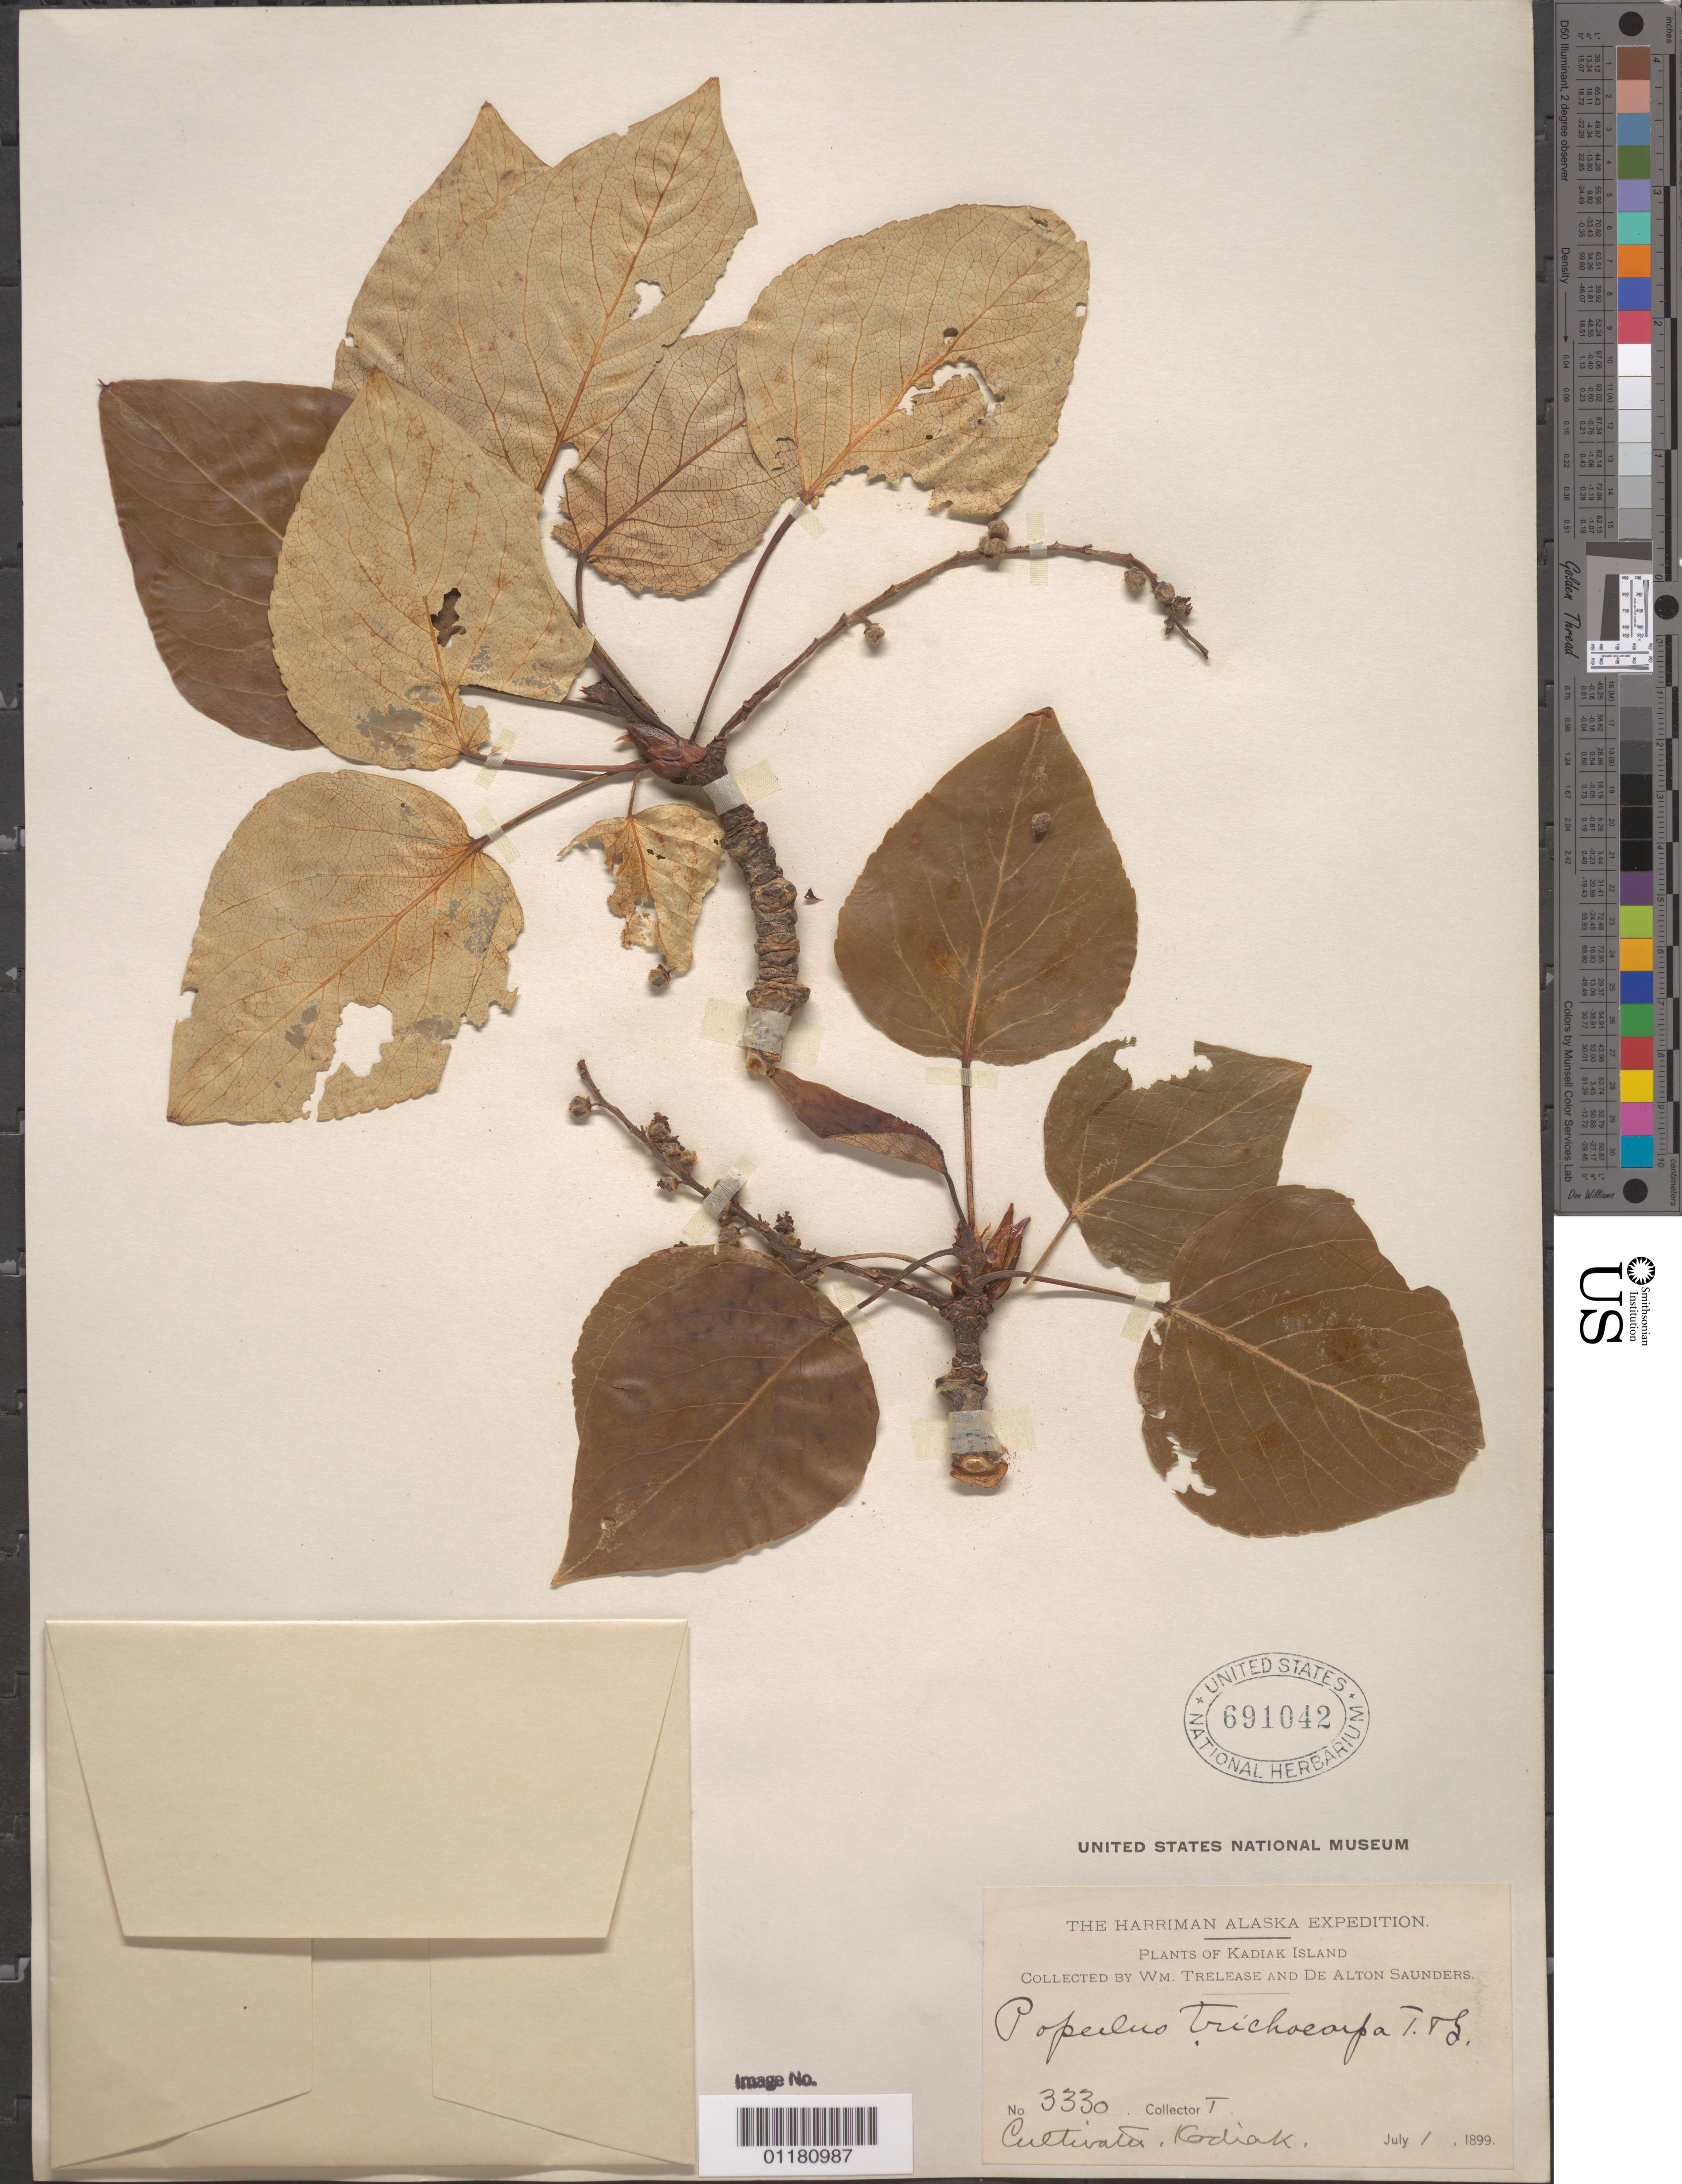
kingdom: Plantae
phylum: Tracheophyta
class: Magnoliopsida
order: Malpighiales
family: Salicaceae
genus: Populus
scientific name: Populus trichocarpa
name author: Torr. & A. Gray ex W. Hook.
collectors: W. Trelease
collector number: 3330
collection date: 1899-07-01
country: United States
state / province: Alaska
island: Kodiak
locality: Kodiak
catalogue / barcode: US 691042